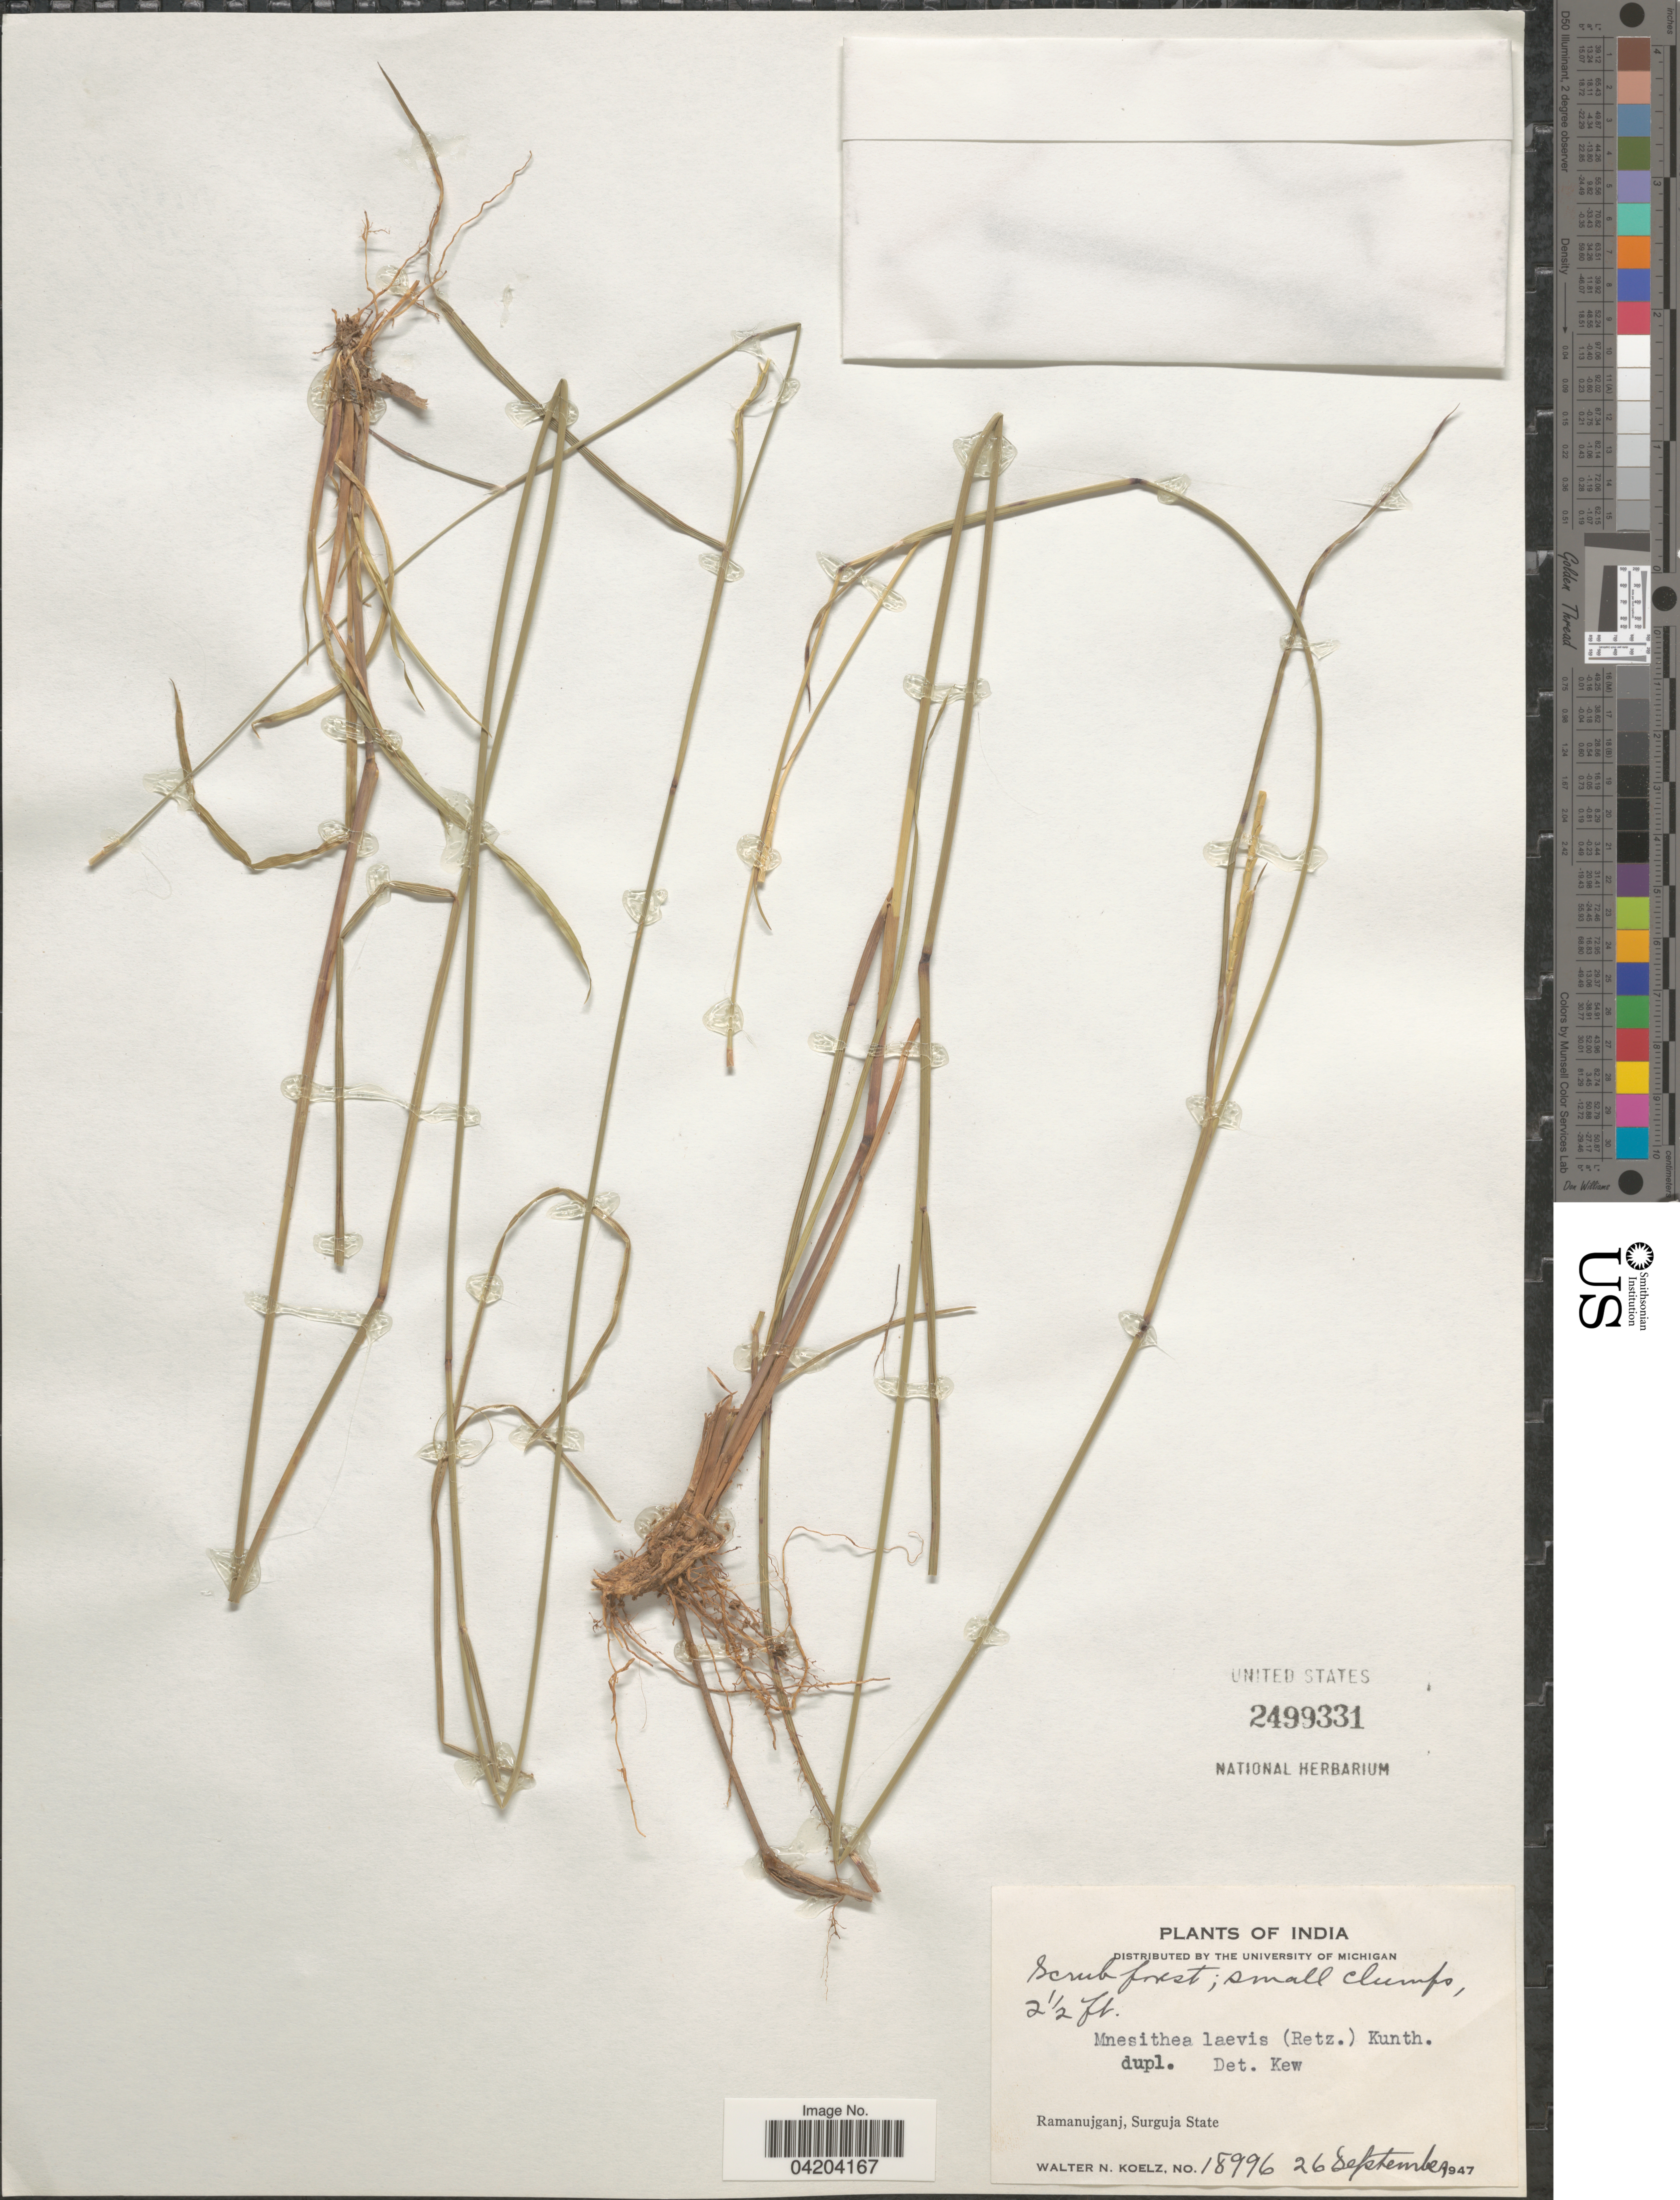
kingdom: Plantae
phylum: Tracheophyta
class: Liliopsida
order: Poales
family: Poaceae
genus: Mnesithea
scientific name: Mnesithea laevis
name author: (Retz.) Kunth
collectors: W. N. Koelz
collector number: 18996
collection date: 1947-09-26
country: India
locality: Ramanujganj, Surguja State.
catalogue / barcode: US 2499331